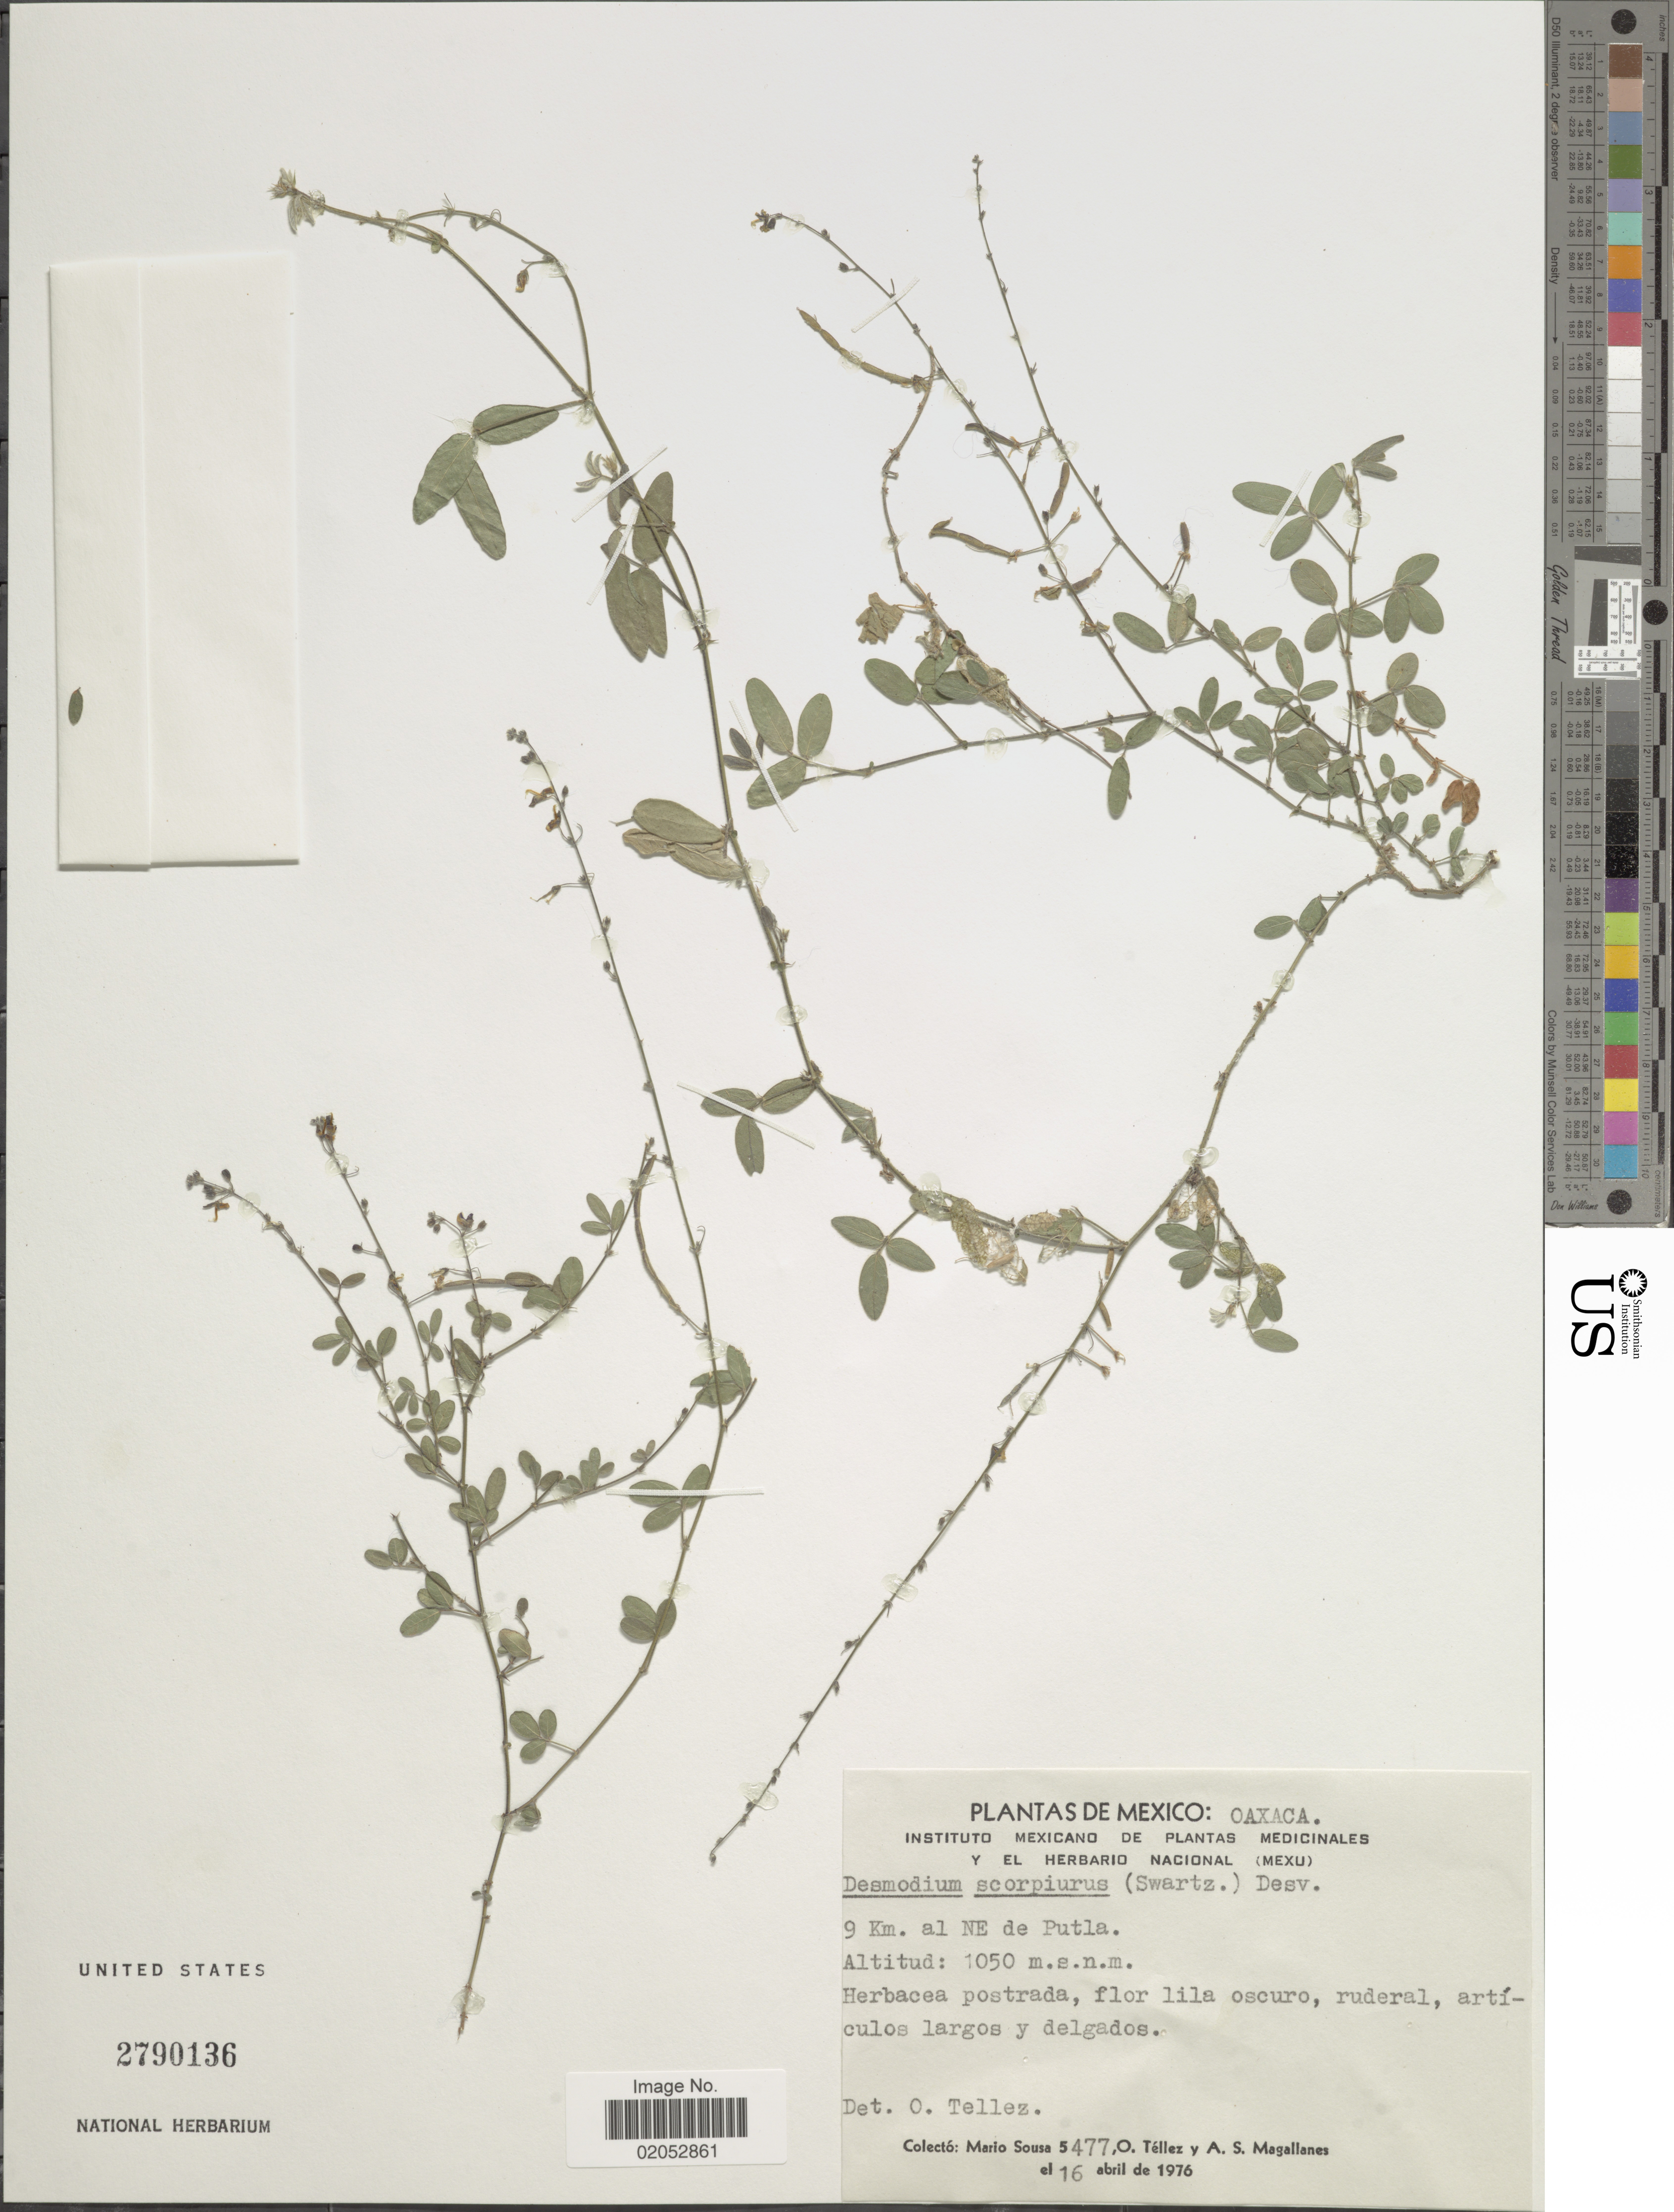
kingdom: Plantae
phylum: Tracheophyta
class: Magnoliopsida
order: Fabales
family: Fabaceae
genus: Desmodium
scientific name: Desmodium scorpiurus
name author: (Sw.) Desv. ex DC.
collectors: M. Sousa S., O. Tellez & A. Magallanes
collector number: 5477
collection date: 1976-04-16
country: Mexico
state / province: Oaxaca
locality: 9 Km. al Ne de Putla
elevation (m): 1050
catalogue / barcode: US 2790136